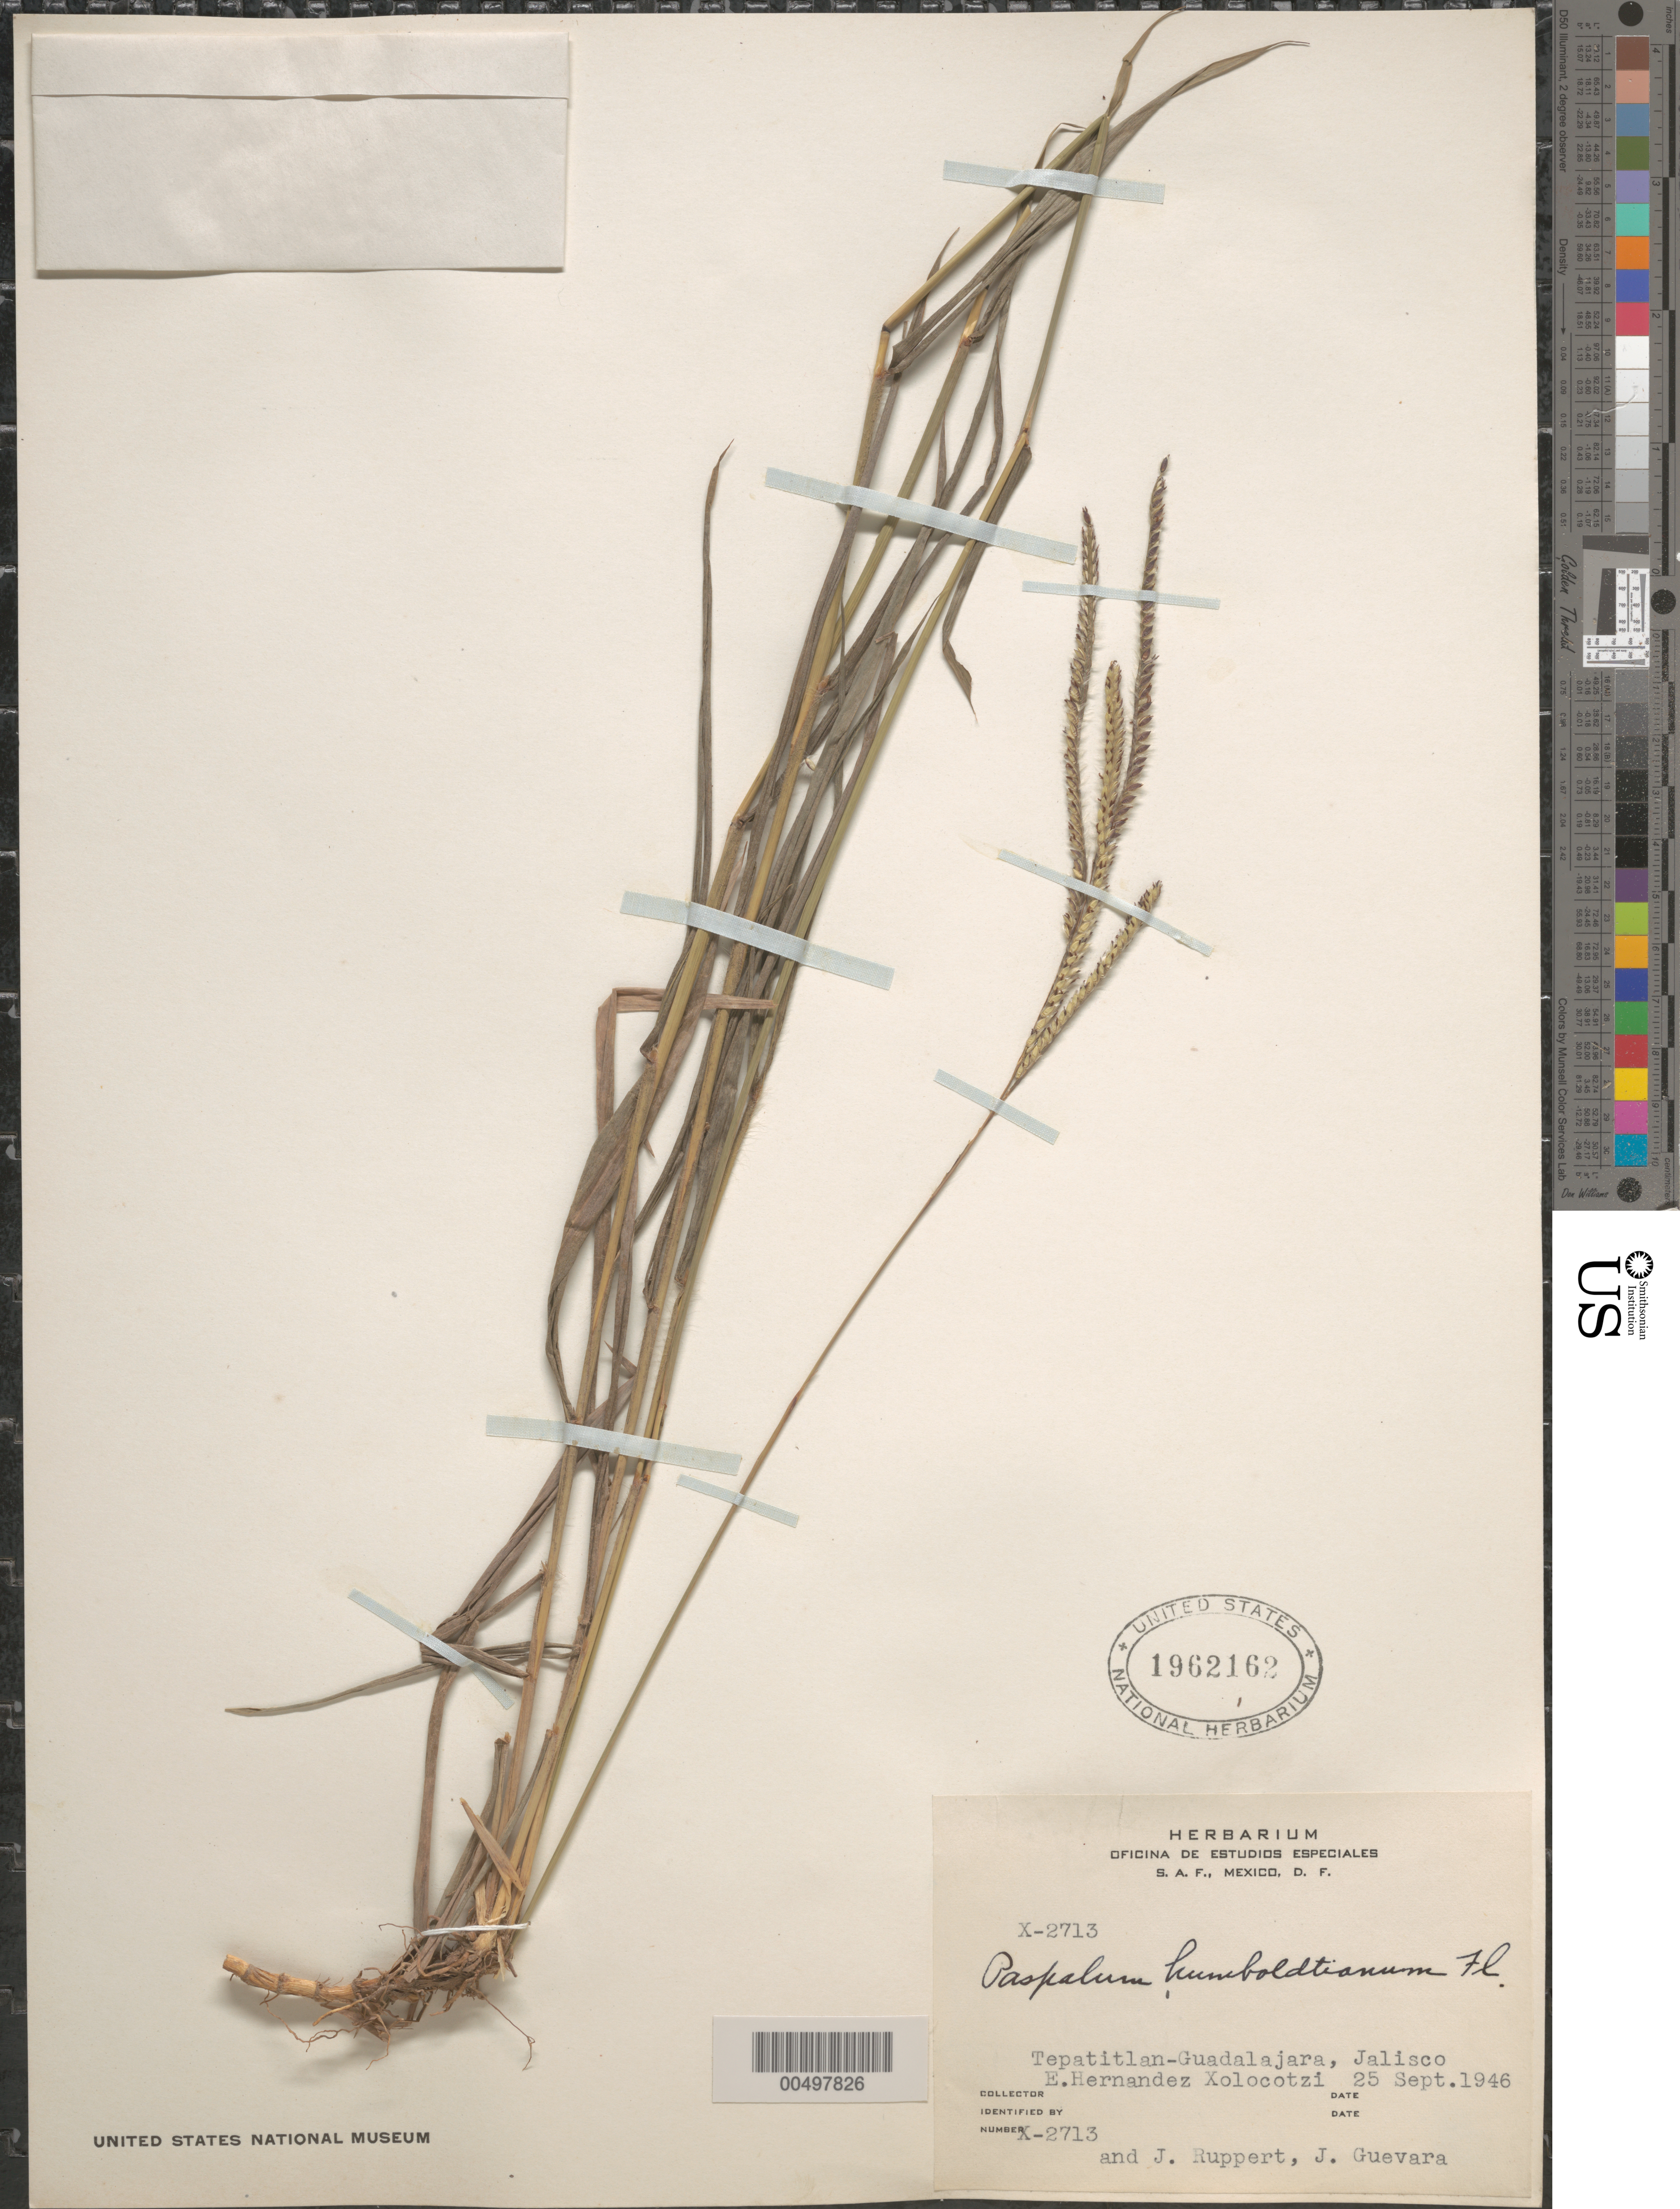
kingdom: Plantae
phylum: Tracheophyta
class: Liliopsida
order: Poales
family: Poaceae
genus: Paspalum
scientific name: Paspalum humboldtianum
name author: Flüggé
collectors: E. I. Hernández-X., J. Ruppert & J. Guevara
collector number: X-2713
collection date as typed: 25 Sep 1946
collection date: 1946-09-25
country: Mexico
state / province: Jalisco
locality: Tepatitlan-Guadalajara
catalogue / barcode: US 1962162